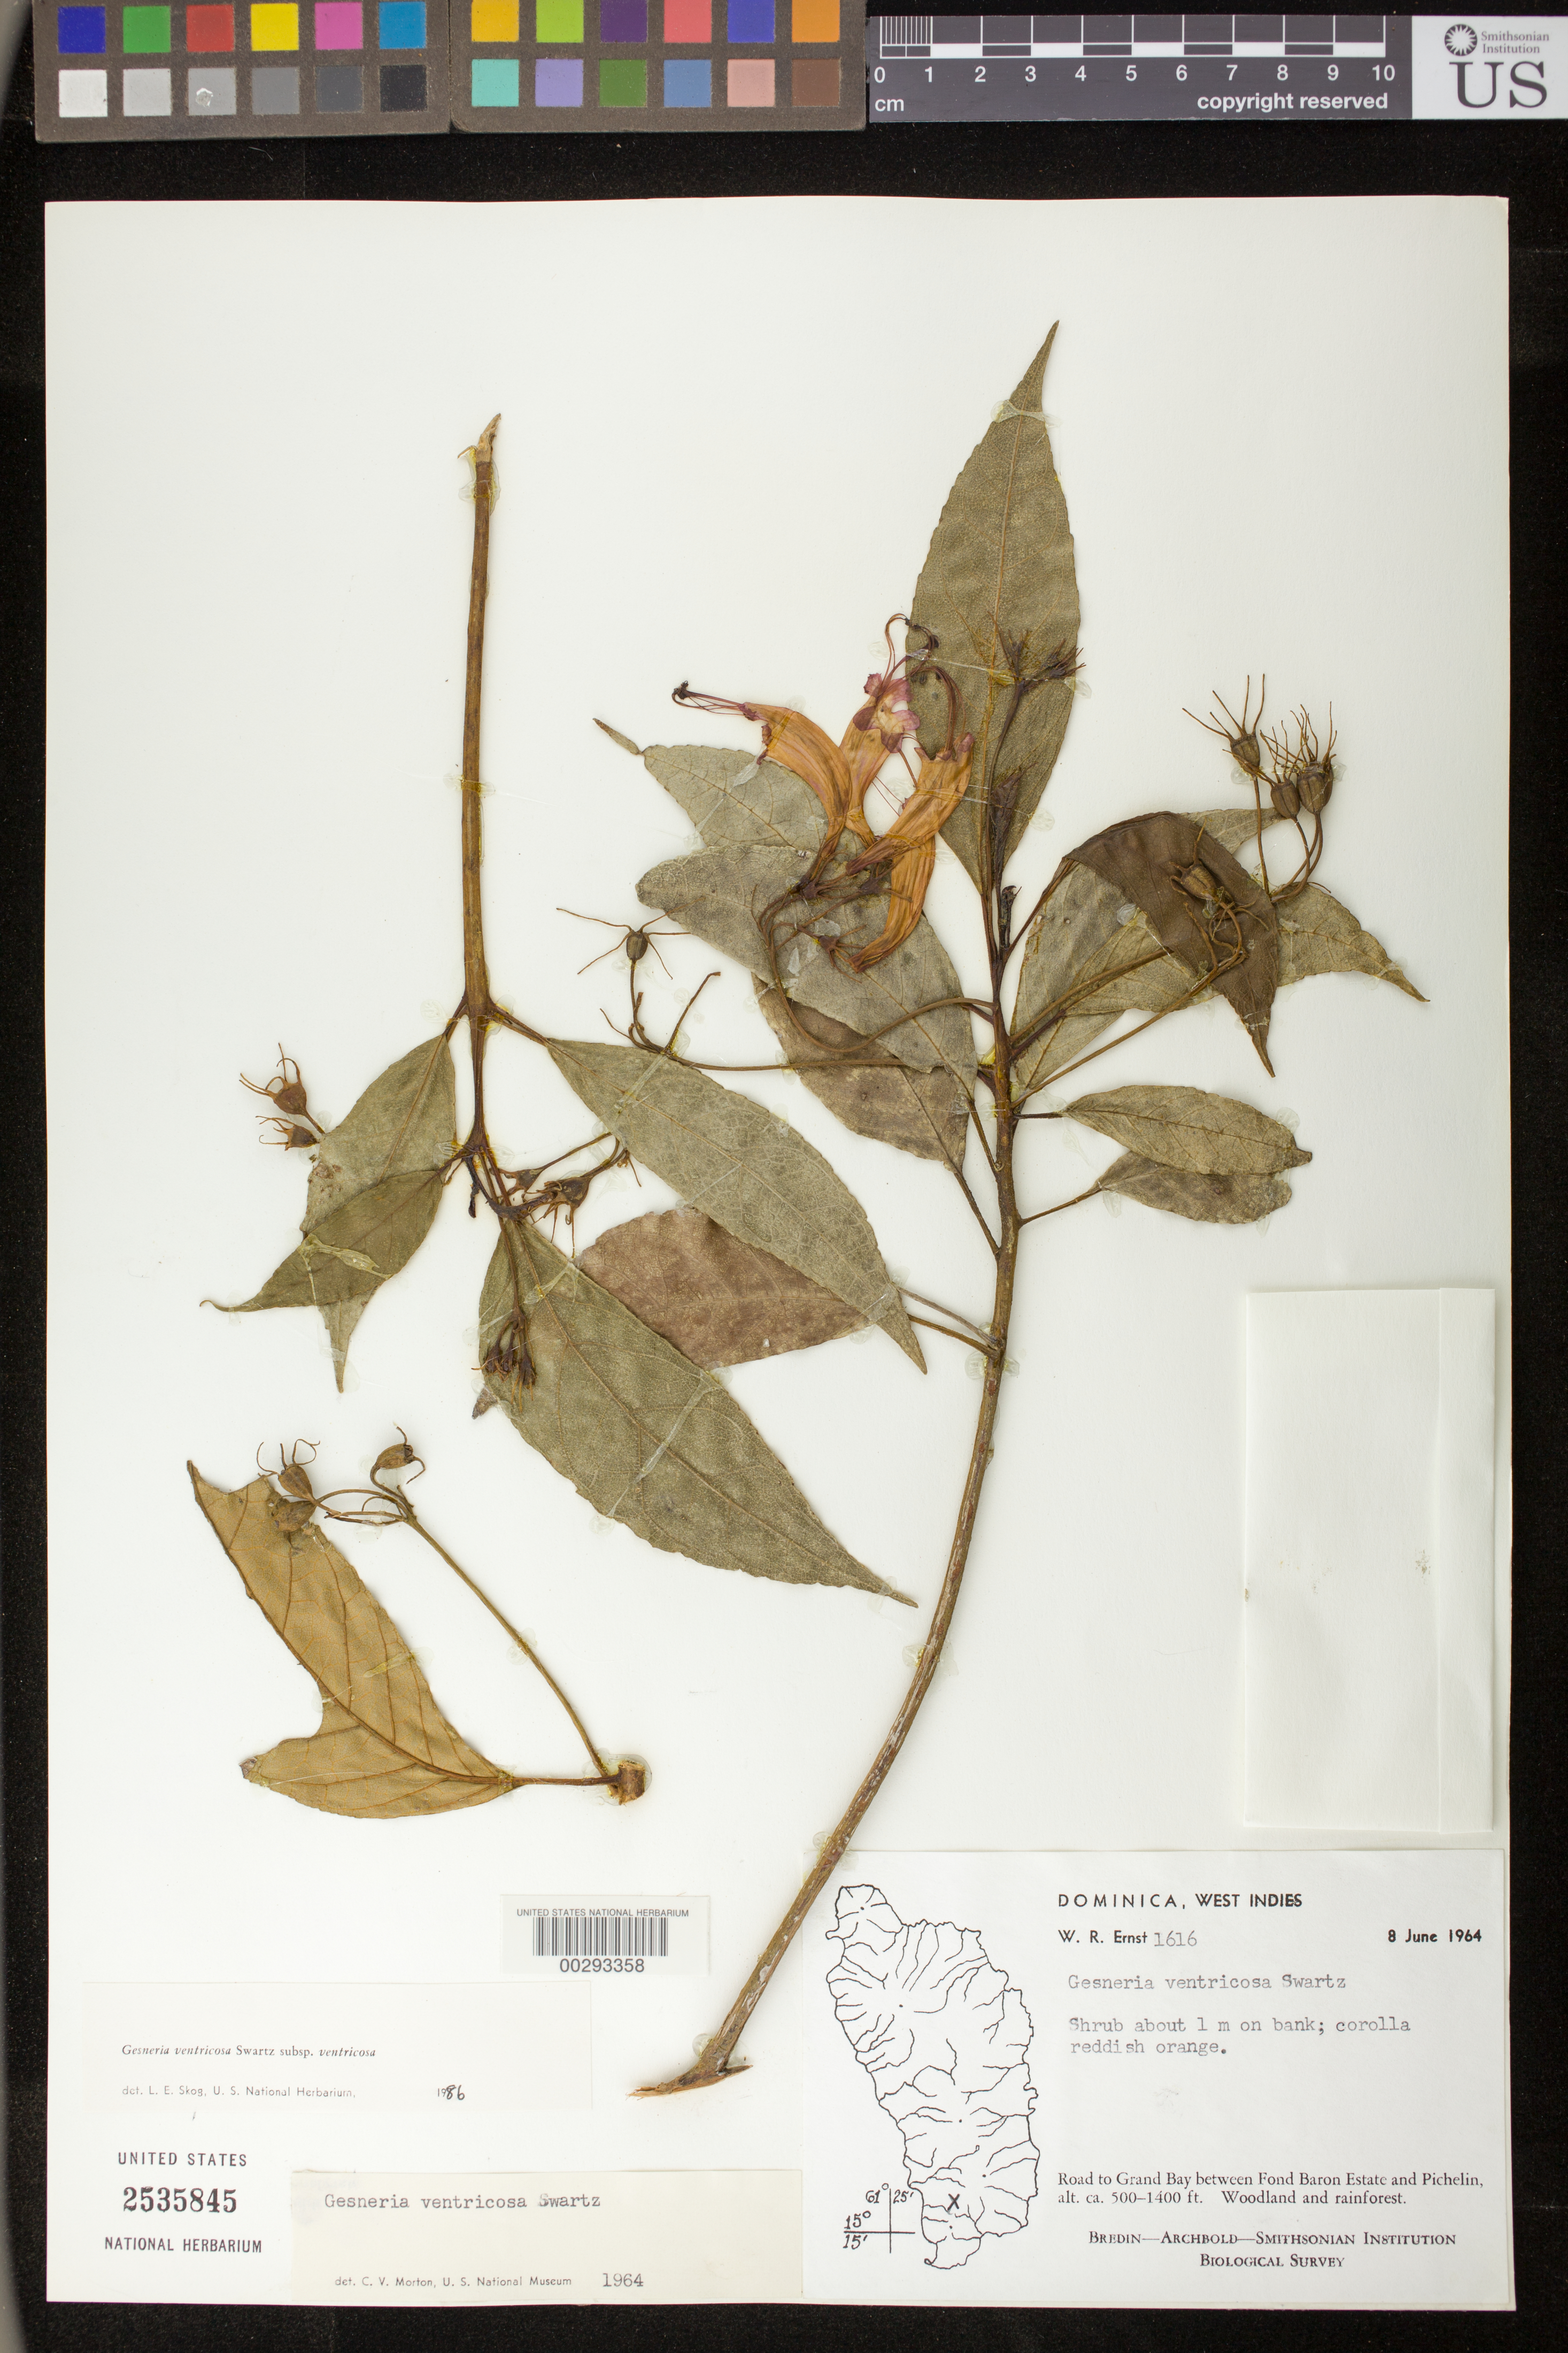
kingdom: Plantae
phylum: Tracheophyta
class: Magnoliopsida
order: Lamiales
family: Gesneriaceae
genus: Gesneria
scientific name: Gesneria ventricosa subsp. ventricosa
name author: Sw.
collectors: W. R. Ernst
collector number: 1616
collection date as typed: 08 Jun 1964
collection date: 1964-06-08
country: Dominica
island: Dominica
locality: Road to Grand Bay between Fond Baron Estate and Pichelin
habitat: Woodland and rainforest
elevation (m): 152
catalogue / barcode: US 2535845